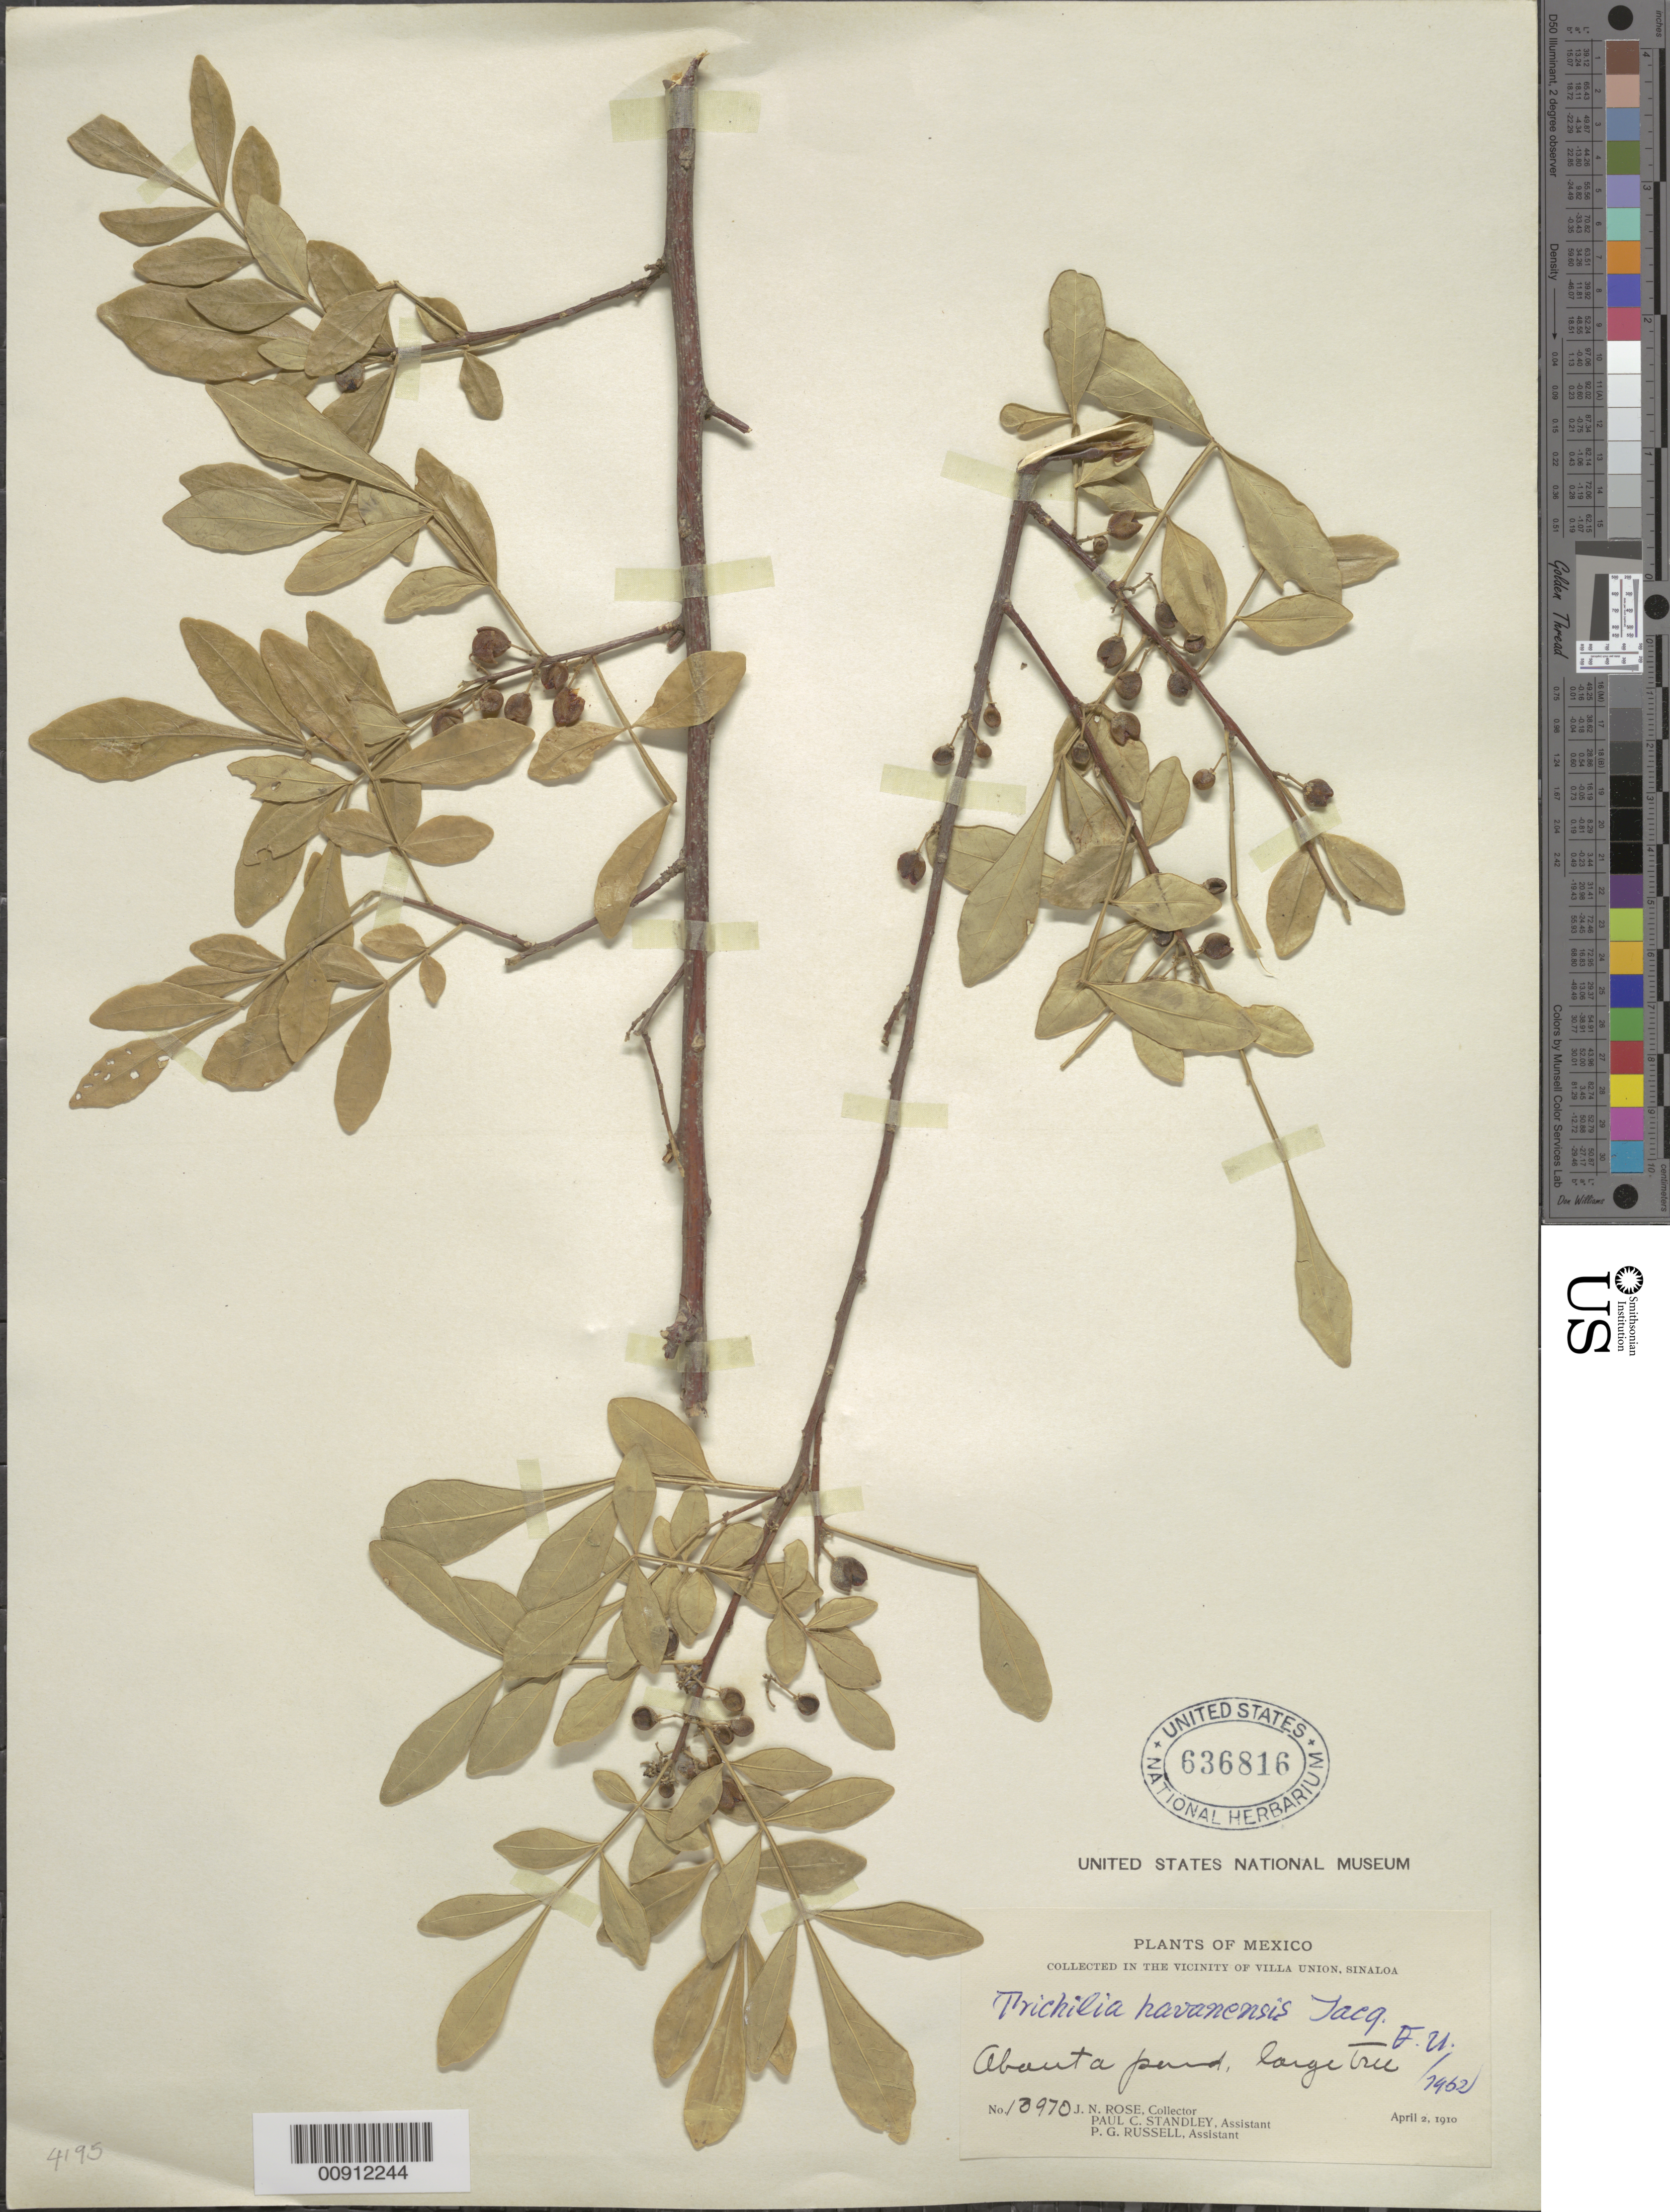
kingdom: Plantae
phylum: Tracheophyta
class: Magnoliopsida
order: Sapindales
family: Meliaceae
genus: Trichilia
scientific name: Trichilia havanensis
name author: Jacq.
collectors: J. N. Rose, P. C. Standley & P. G. Russell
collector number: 13970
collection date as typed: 02 Apr 1910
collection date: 1910-04-02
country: Mexico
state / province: Sinaloa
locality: Vicinity of Villa Unión, Sinaloa.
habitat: About a pend.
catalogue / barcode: US 636816